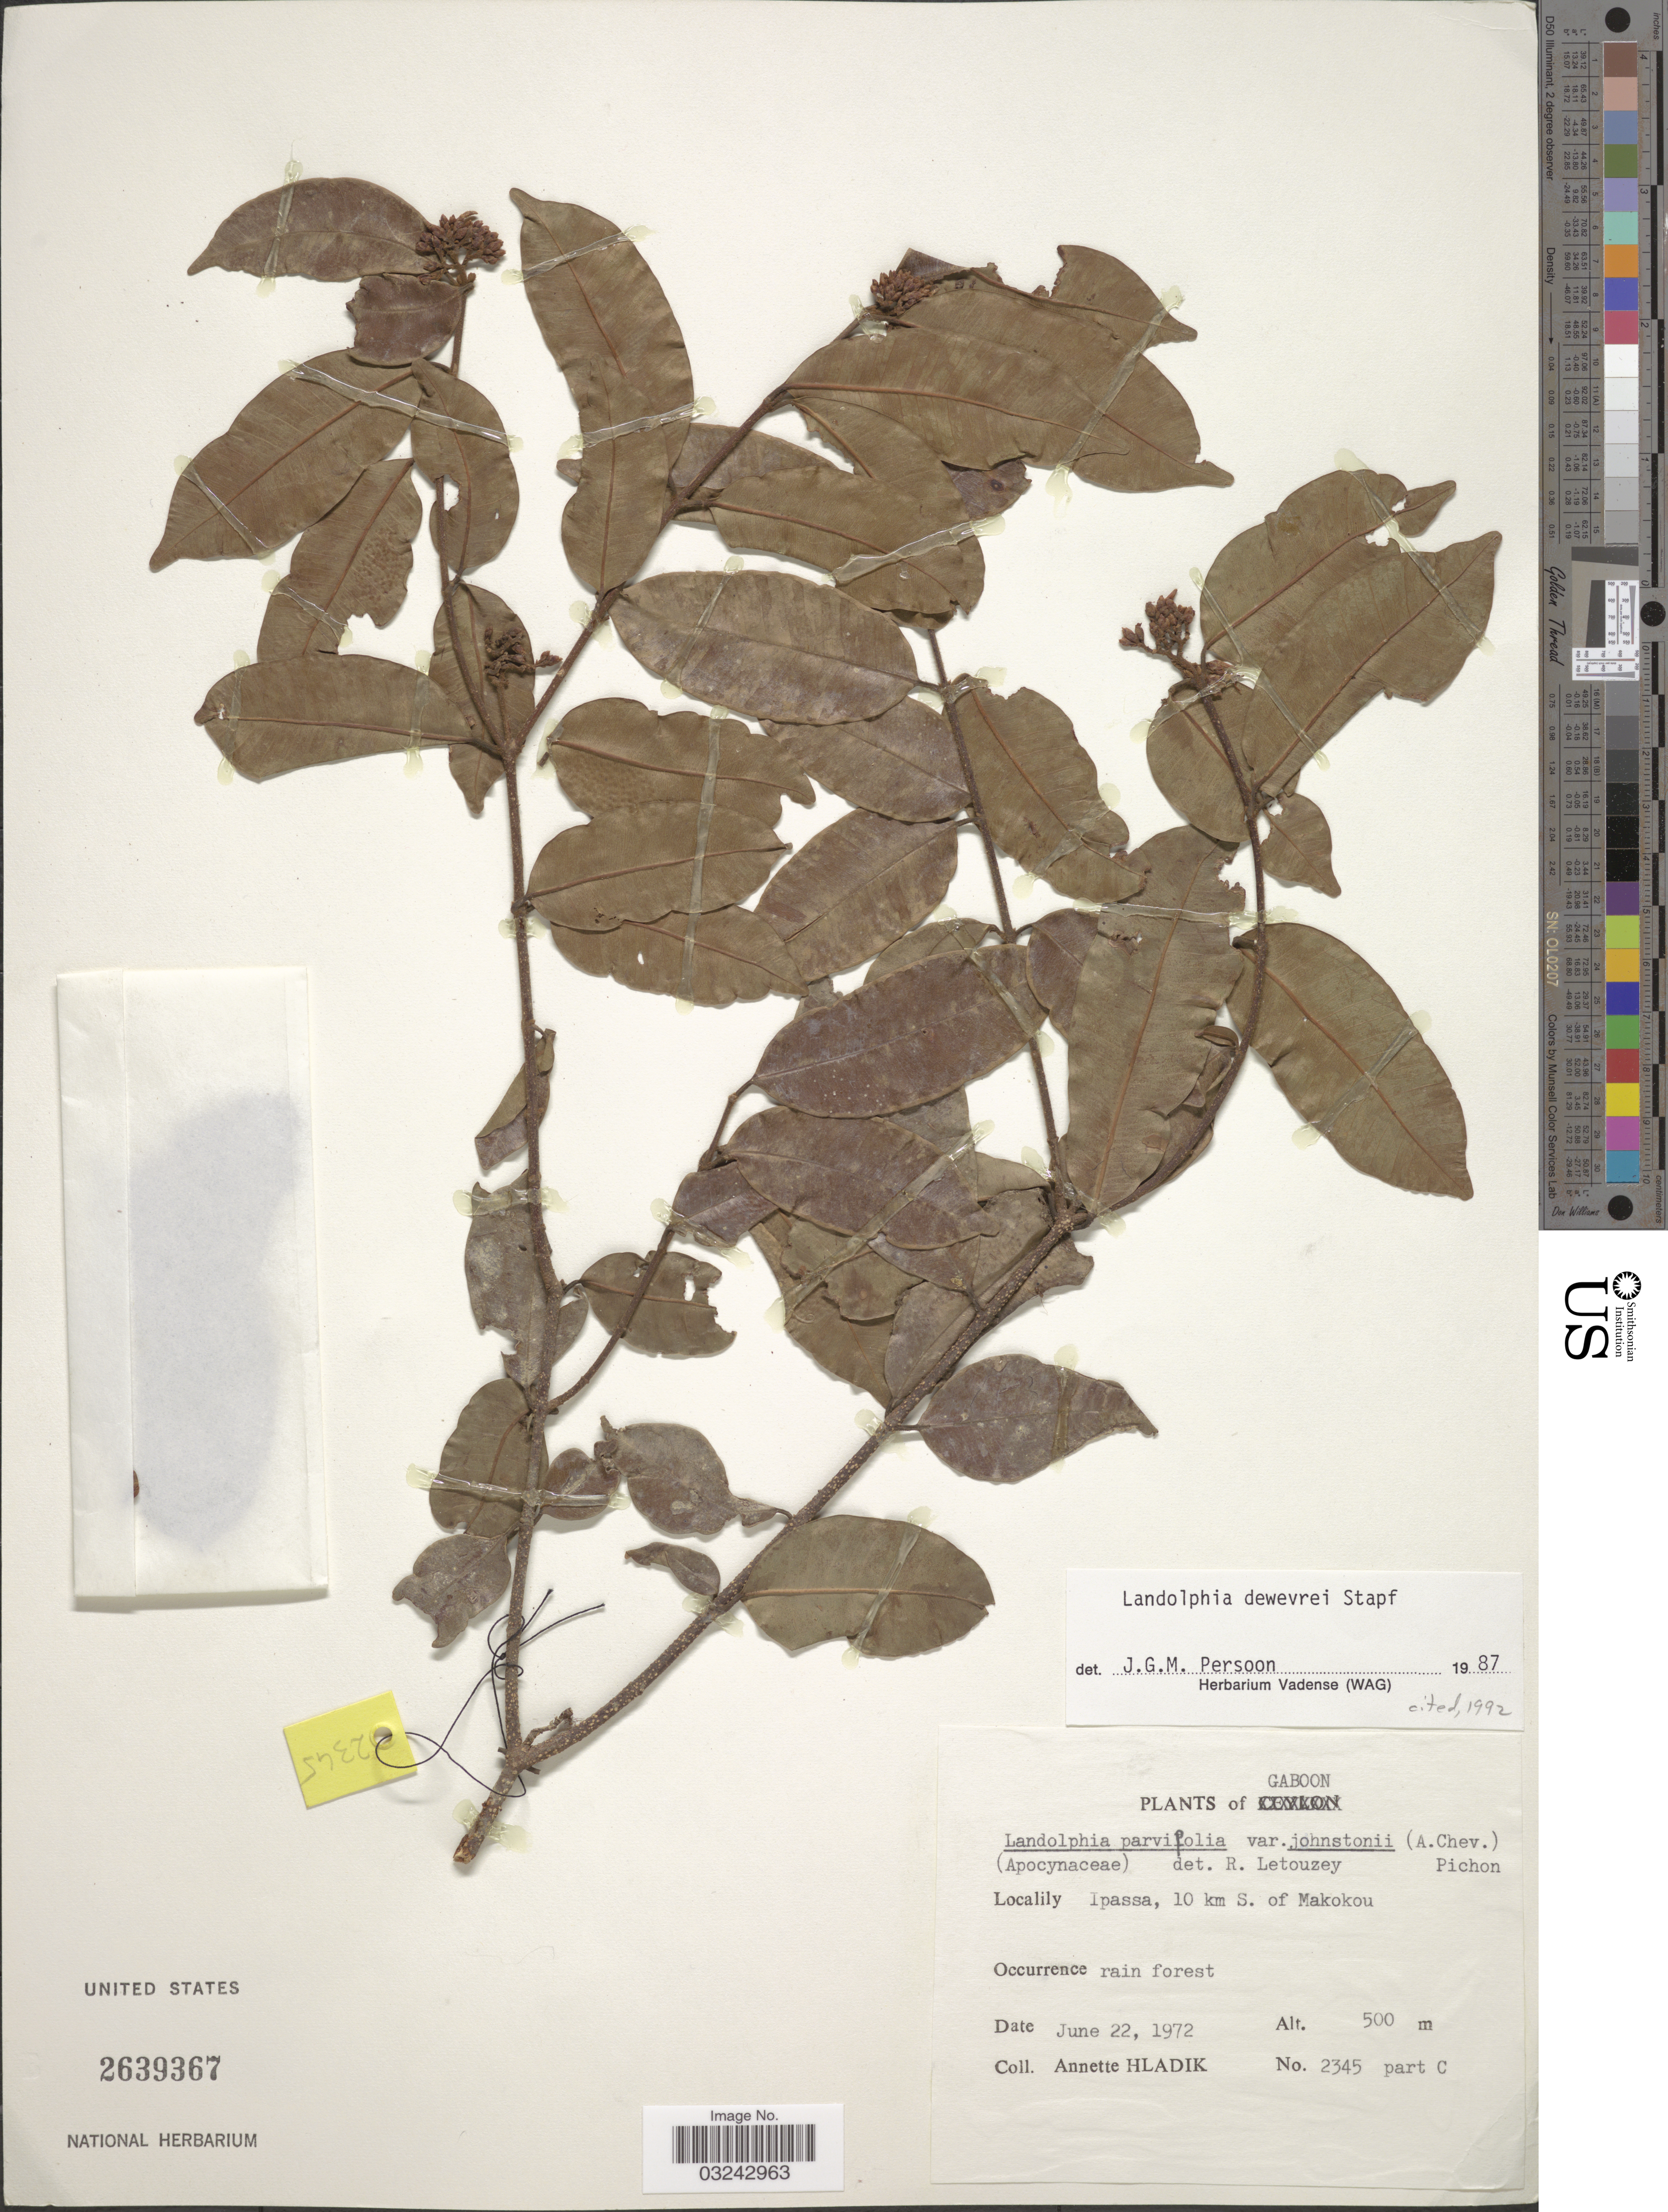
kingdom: Plantae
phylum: Tracheophyta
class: Magnoliopsida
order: Gentianales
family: Apocynaceae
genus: Landolphia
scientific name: Landolphia dewevrei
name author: Stapf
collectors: A. Hladik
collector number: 2345 part c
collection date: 1972-06-22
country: Gabon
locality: Gaboon, Ipassa, 10 km S. of Makokou.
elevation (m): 500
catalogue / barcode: US 2639367